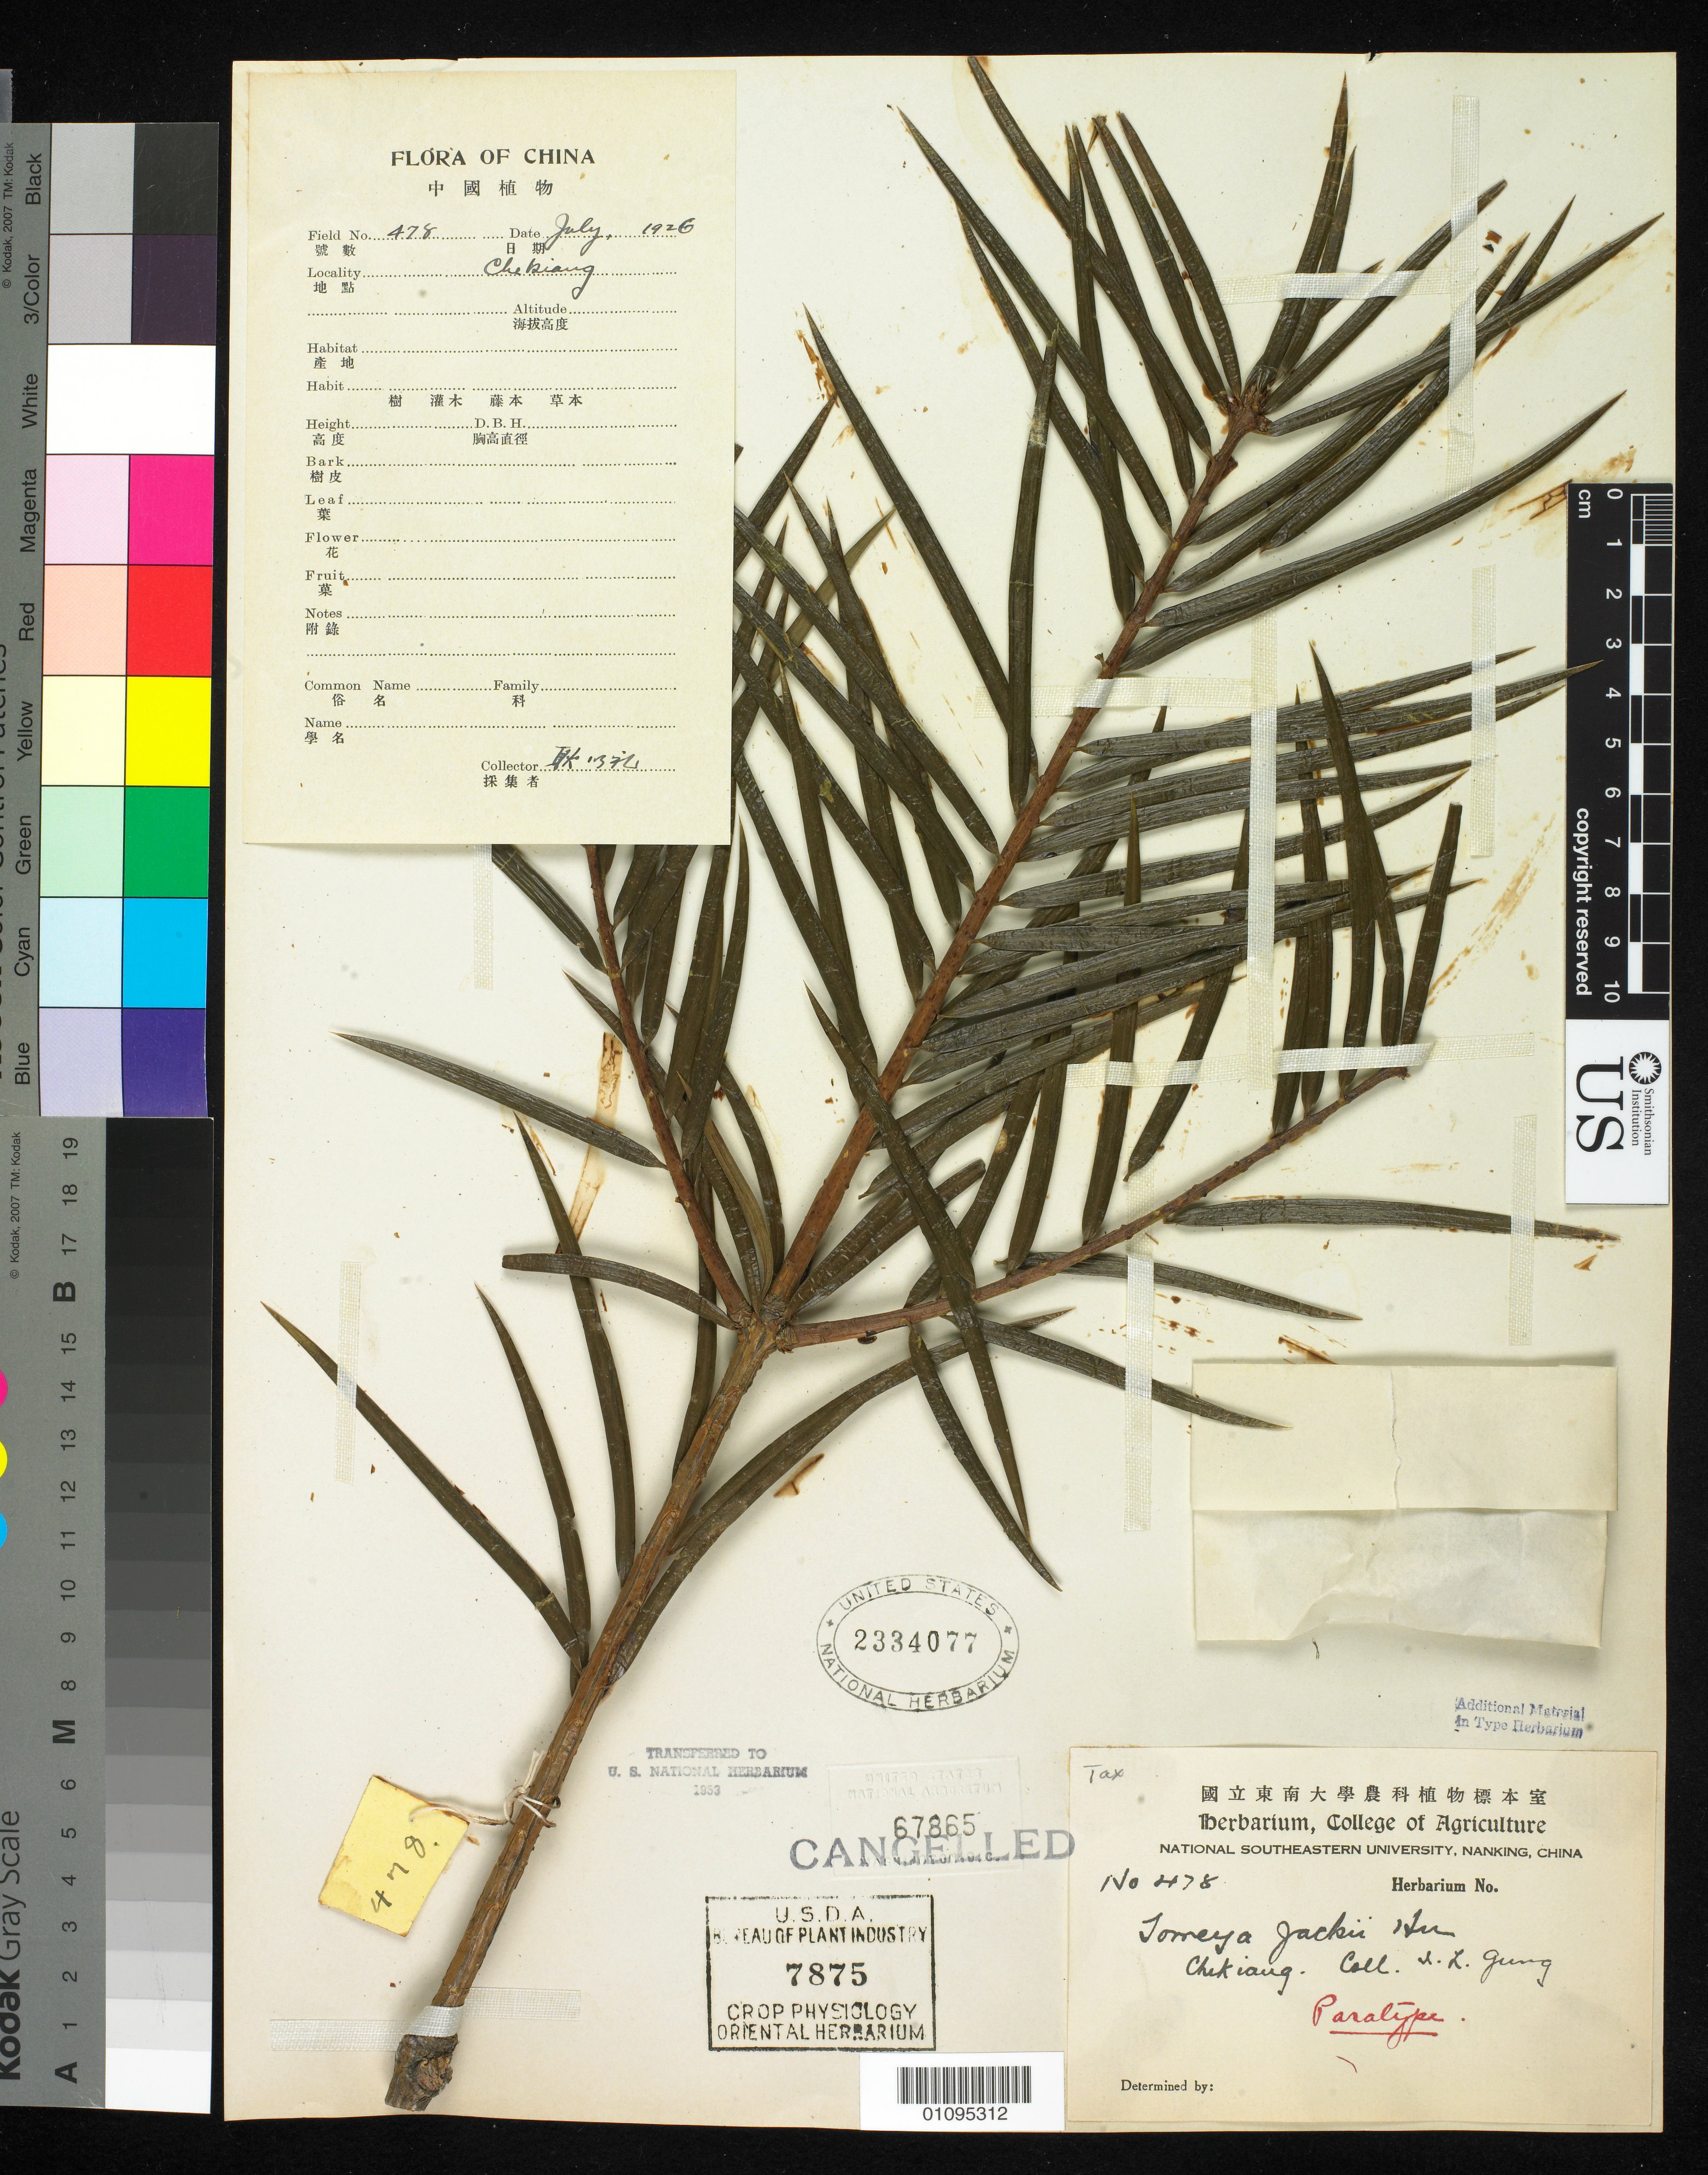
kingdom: Plantae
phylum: Tracheophyta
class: Pinopsida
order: Pinales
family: Taxaceae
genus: Torreya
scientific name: Torreya jackii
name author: Chun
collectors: I. Gung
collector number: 478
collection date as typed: Jul 1926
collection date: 1926-07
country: China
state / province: Zhejiang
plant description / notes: Specimen annotated as "paratype" of Torreya jackii Hu (sic) but this collection is not cited in the protologue (and specimen was collected after name published!)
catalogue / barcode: US 2334077